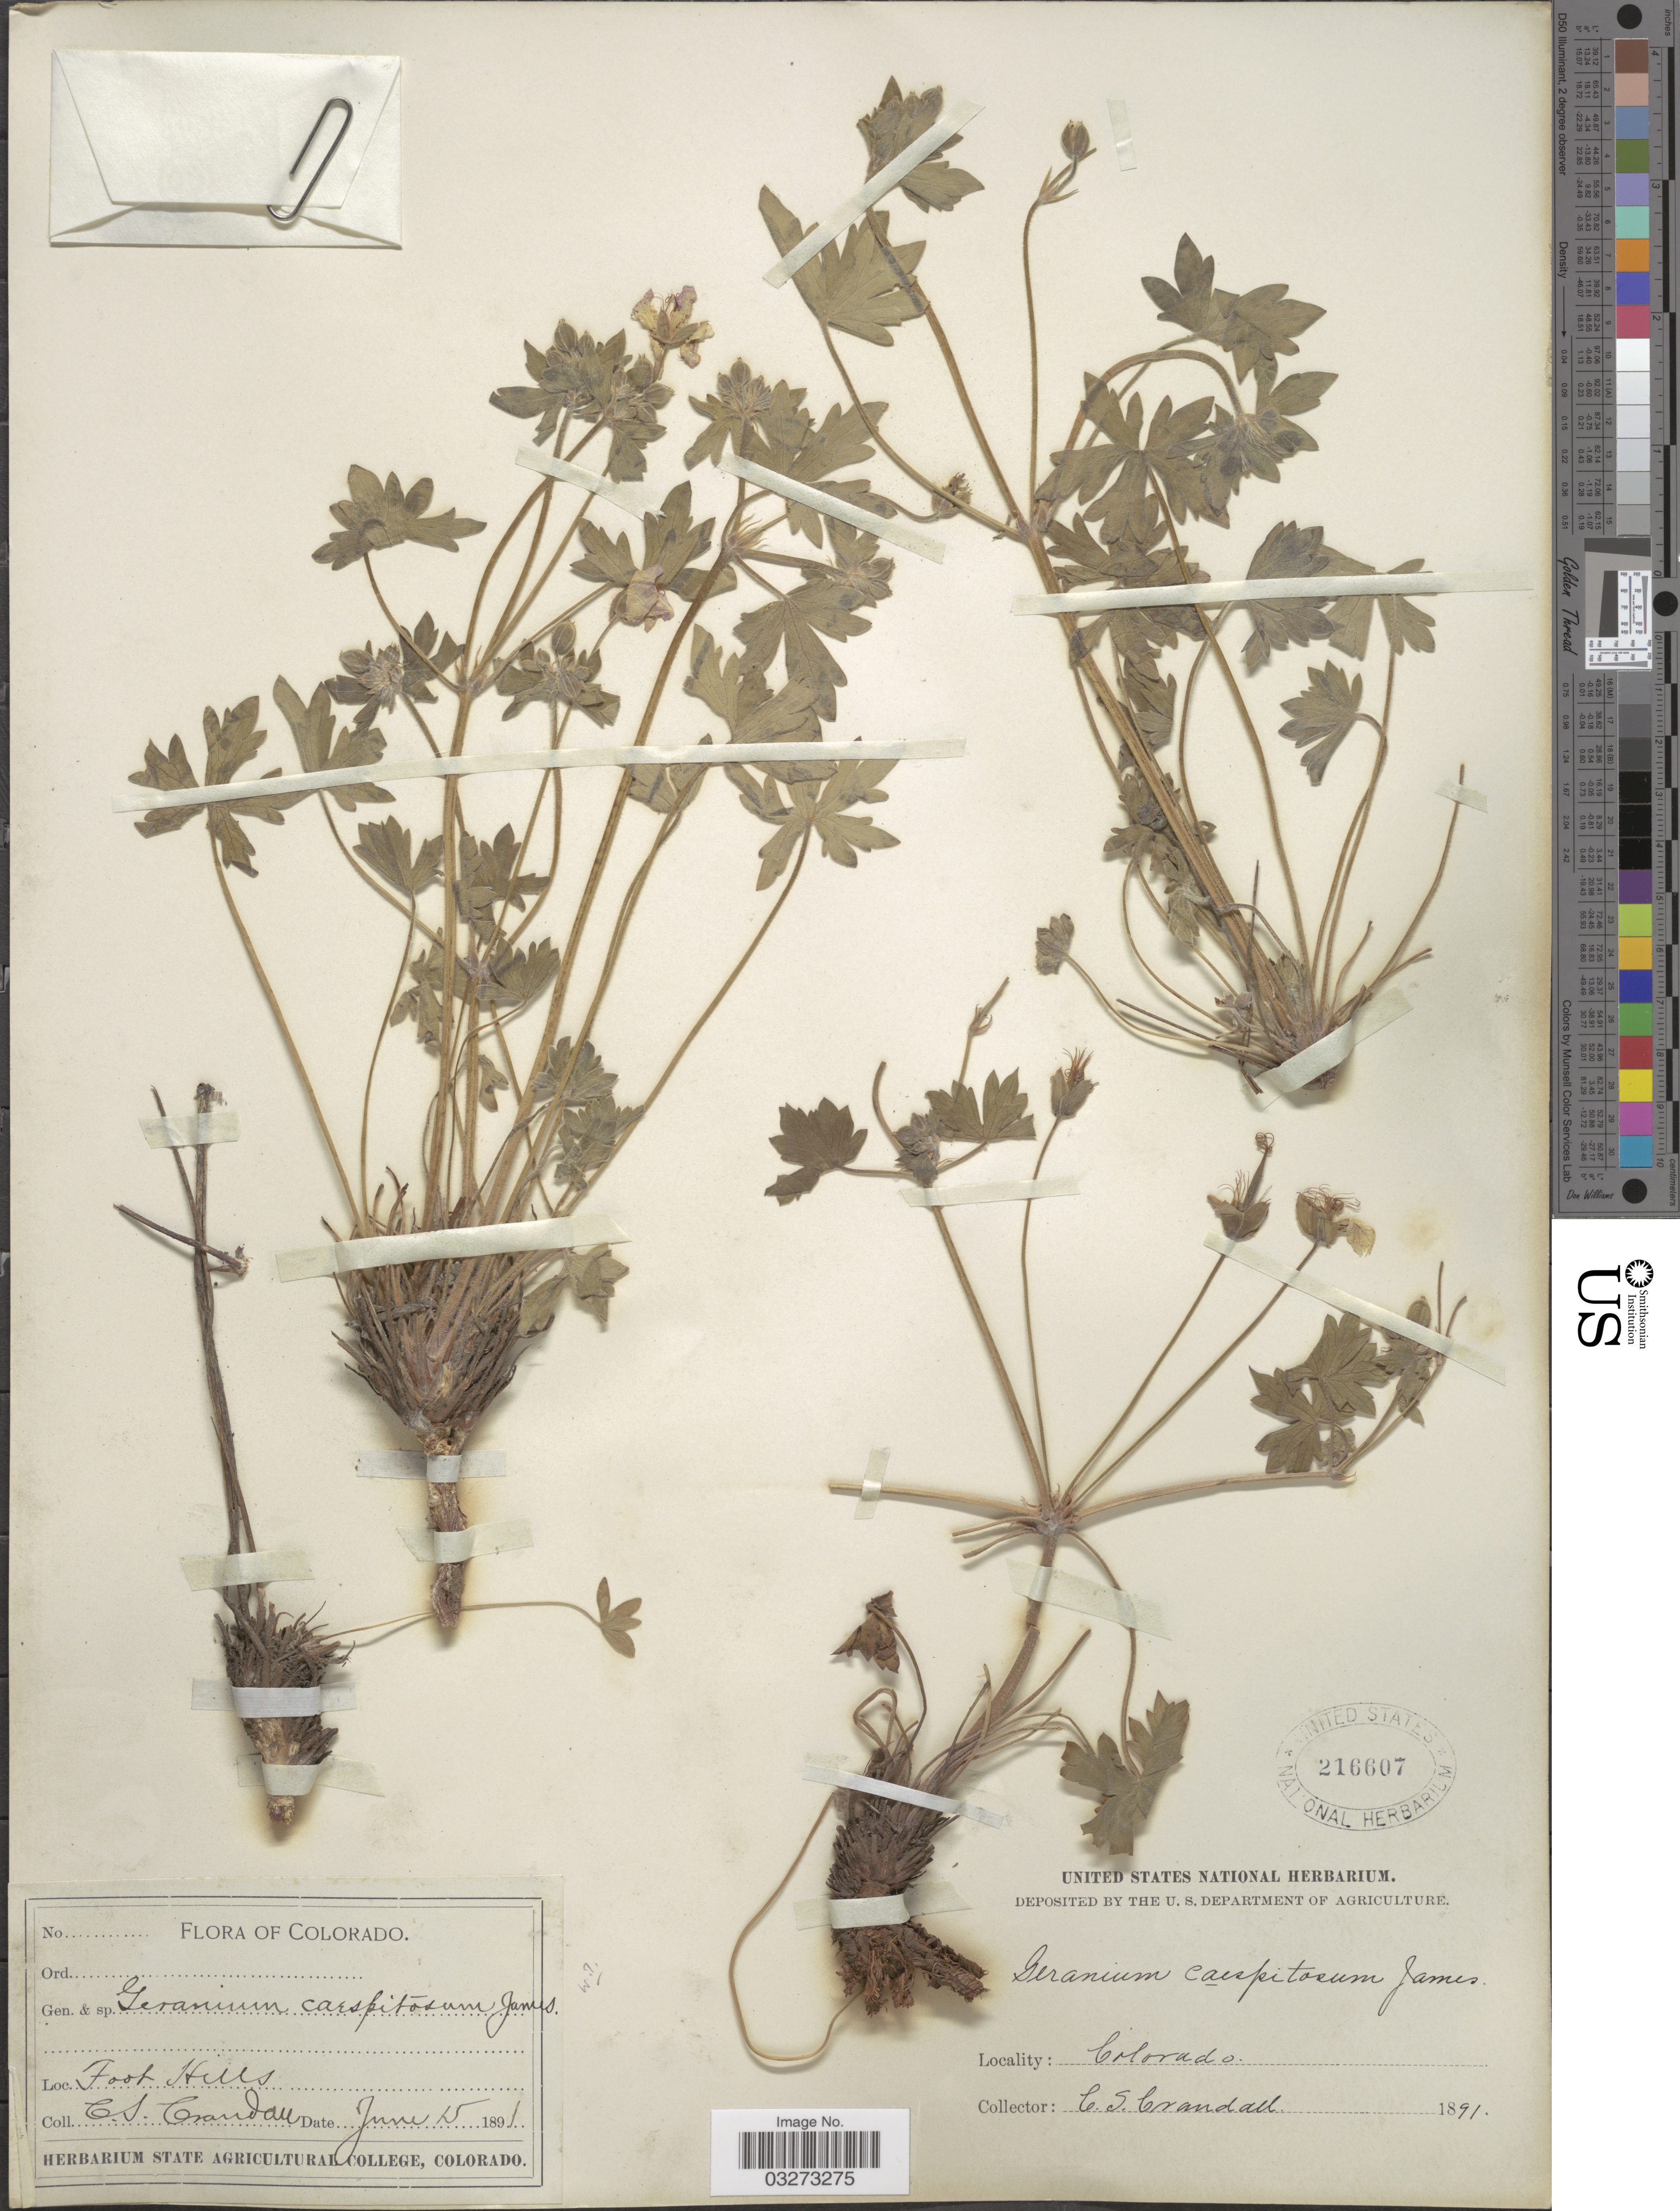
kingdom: Plantae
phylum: Tracheophyta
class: Magnoliopsida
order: Geraniales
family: Geraniaceae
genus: Geranium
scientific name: Geranium caespitosum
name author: E. James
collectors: C. Crandall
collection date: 1891-06-15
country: United States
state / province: Colorado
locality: Foot Hills.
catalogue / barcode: US 216607